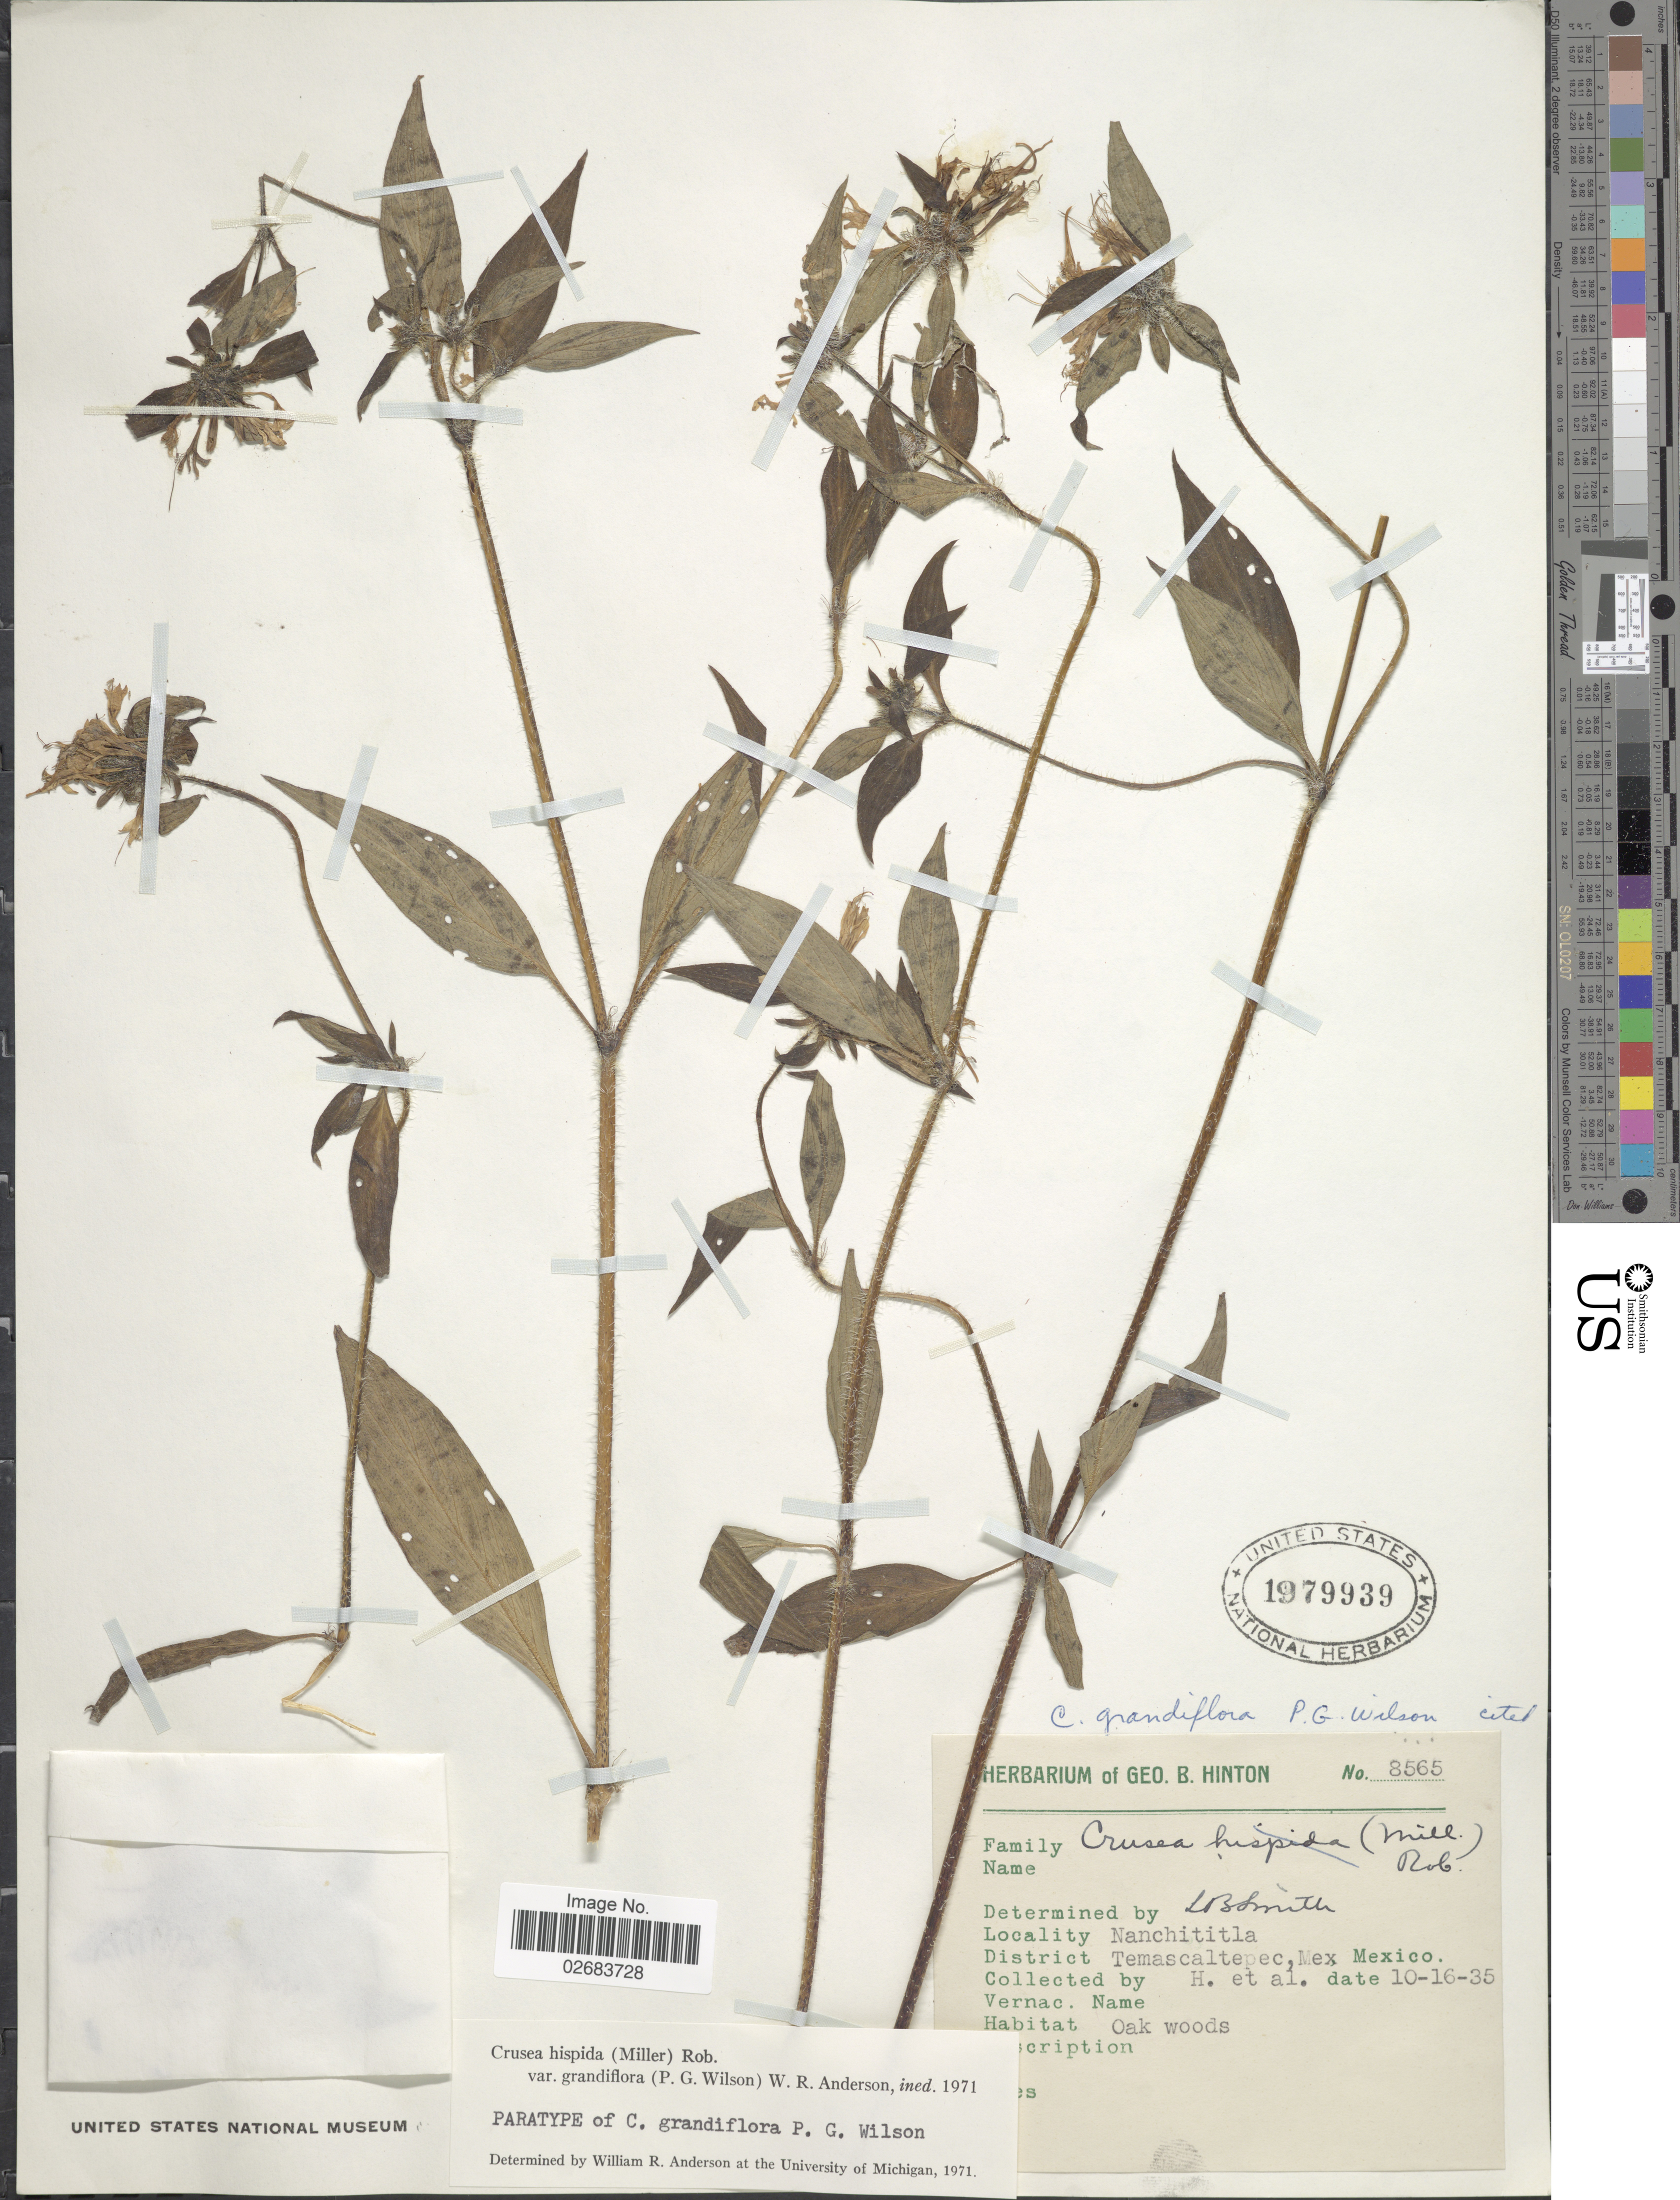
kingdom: Plantae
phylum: Tracheophyta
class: Magnoliopsida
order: Gentianales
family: Rubiaceae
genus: Crusea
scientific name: Crusea hispida var. grandiflora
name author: (Paul G. Wilson) W.R. Anderson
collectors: G. B. Hinton & et al.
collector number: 8565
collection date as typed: Transcribed d/m/y: 16/10/35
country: Mexico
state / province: México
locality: Nanchititla. District Temascaltepec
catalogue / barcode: US 1979939